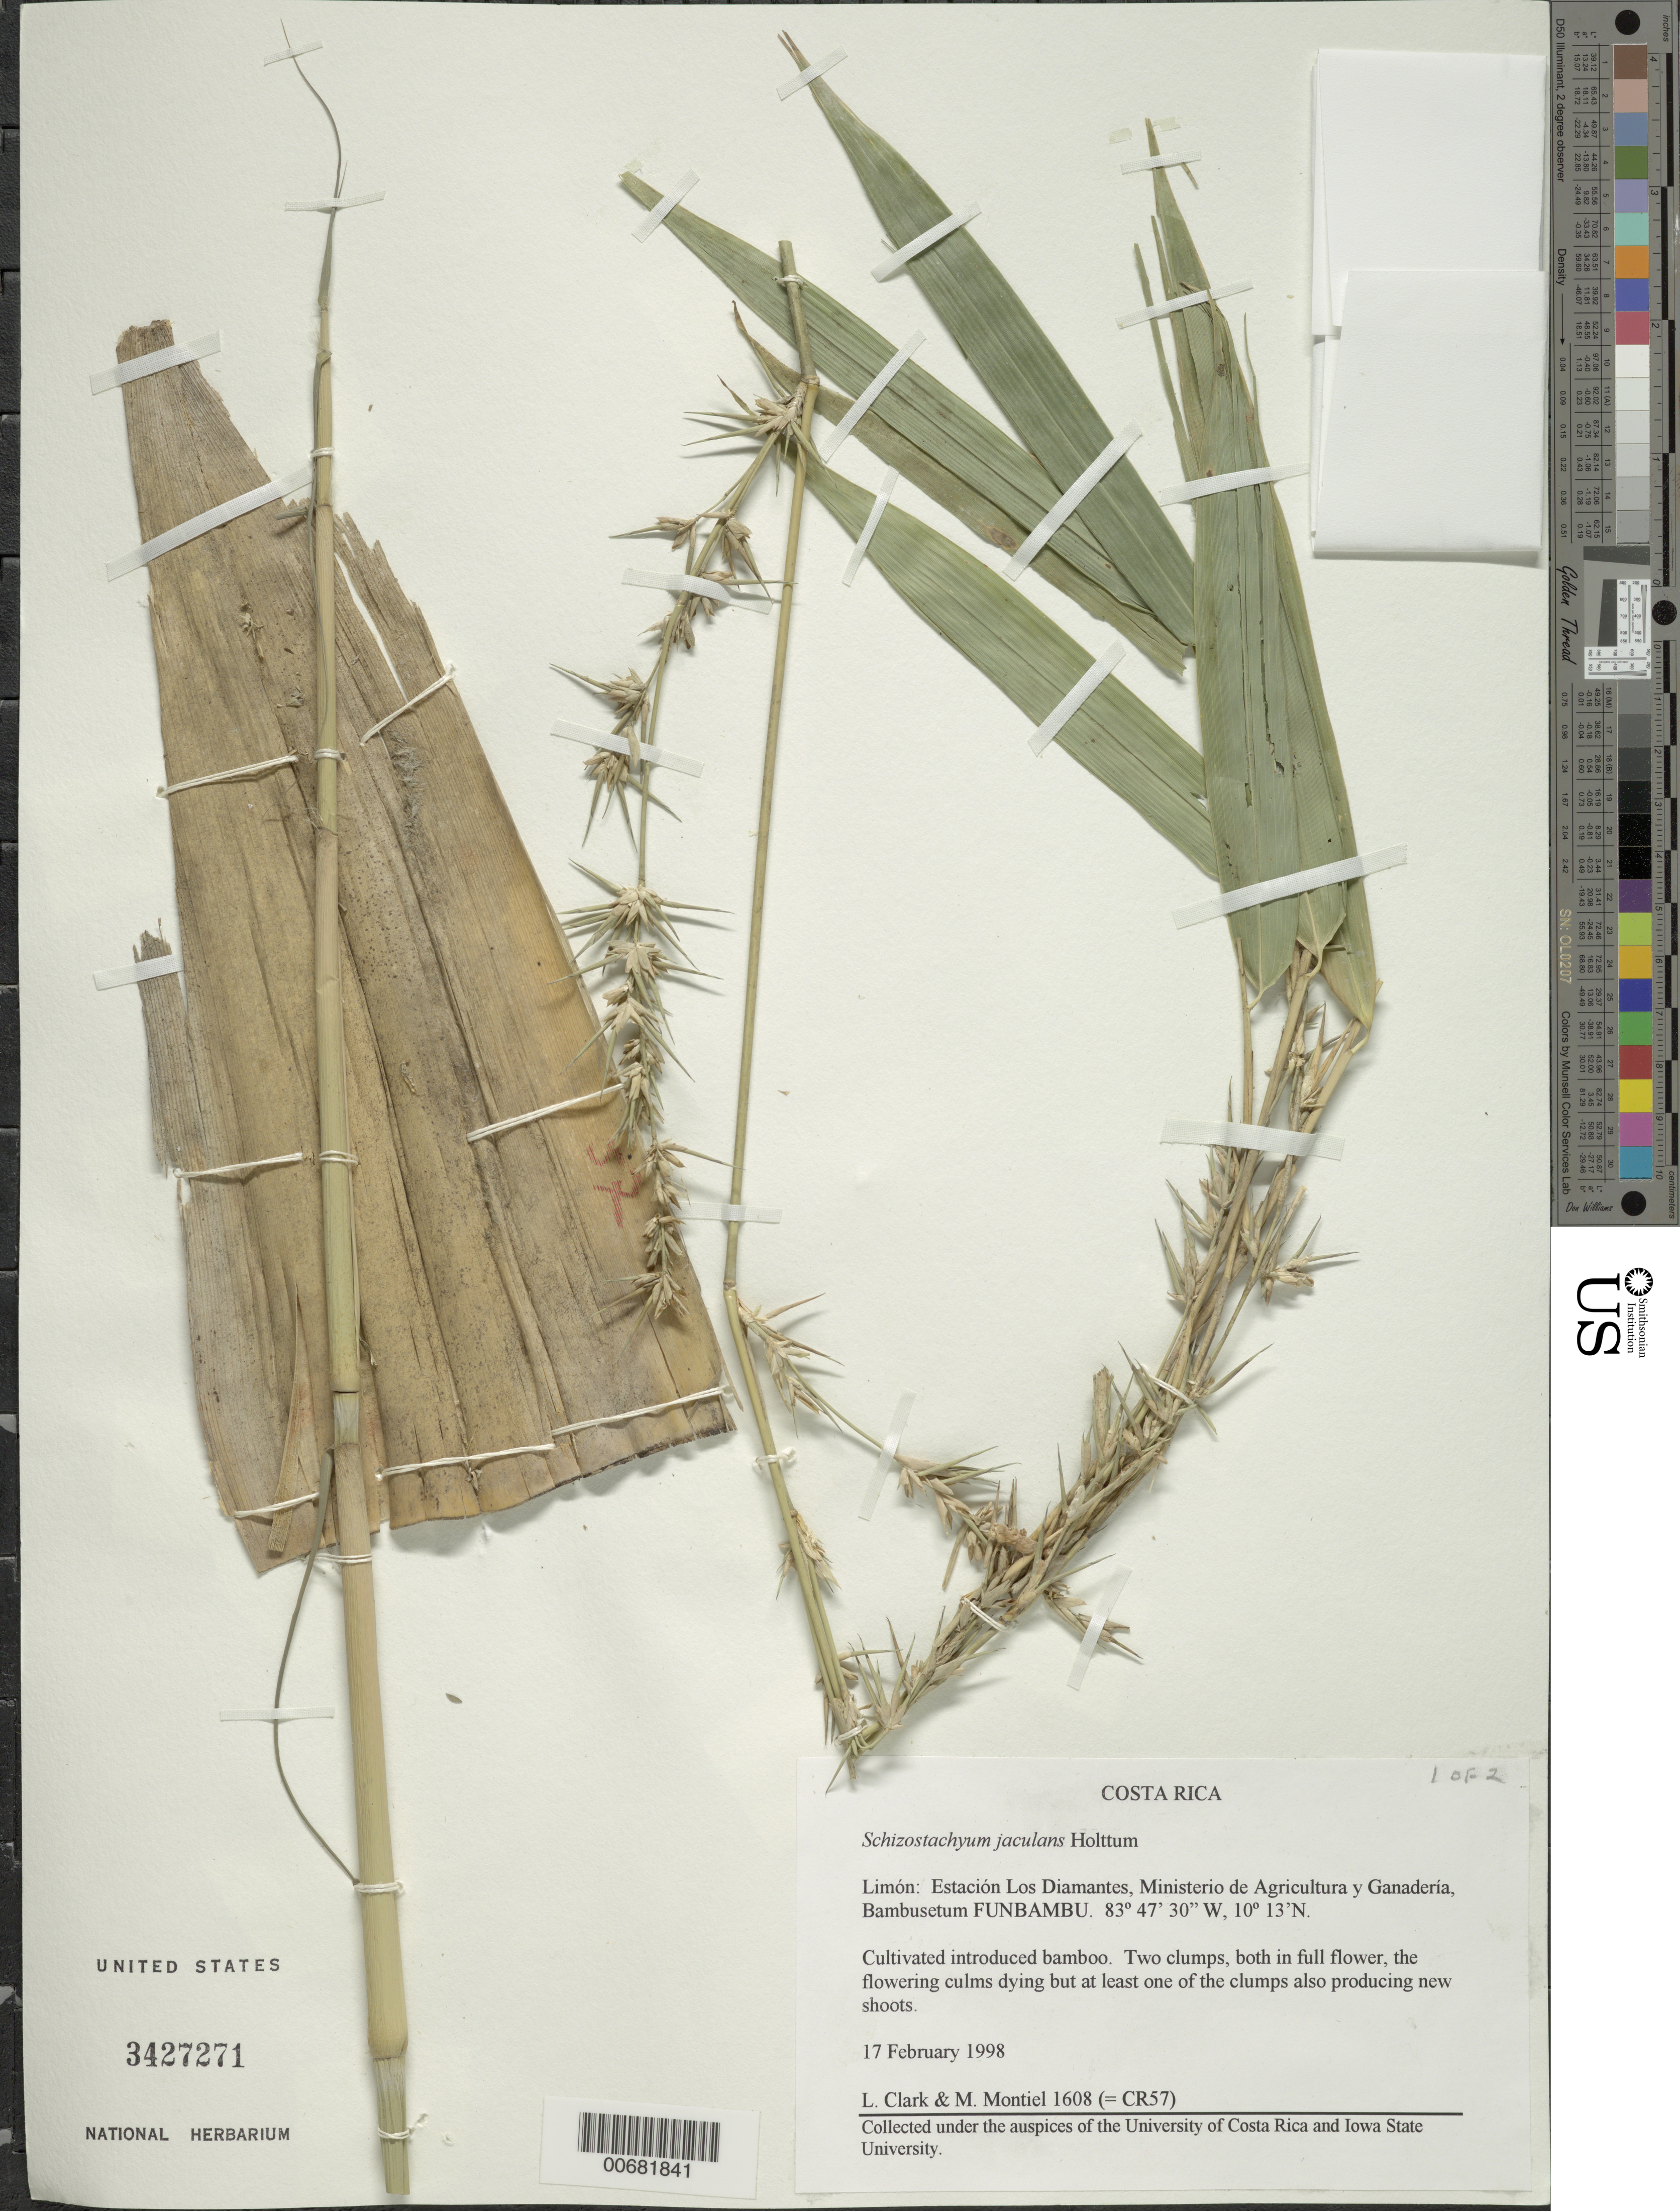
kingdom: Plantae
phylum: Tracheophyta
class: Liliopsida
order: Poales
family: Poaceae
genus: Schizostachyum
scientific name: Schizostachyum jaculans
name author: Holttum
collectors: L. G. Clark & O. Montiel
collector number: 1608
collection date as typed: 17 Feb 1998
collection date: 1998-02-17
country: Costa Rica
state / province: Limón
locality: Estacion Los Diamantes, Ministerio de Agricultura and Ganaderia, Bambusetum Funbambu.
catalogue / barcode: US 3427271